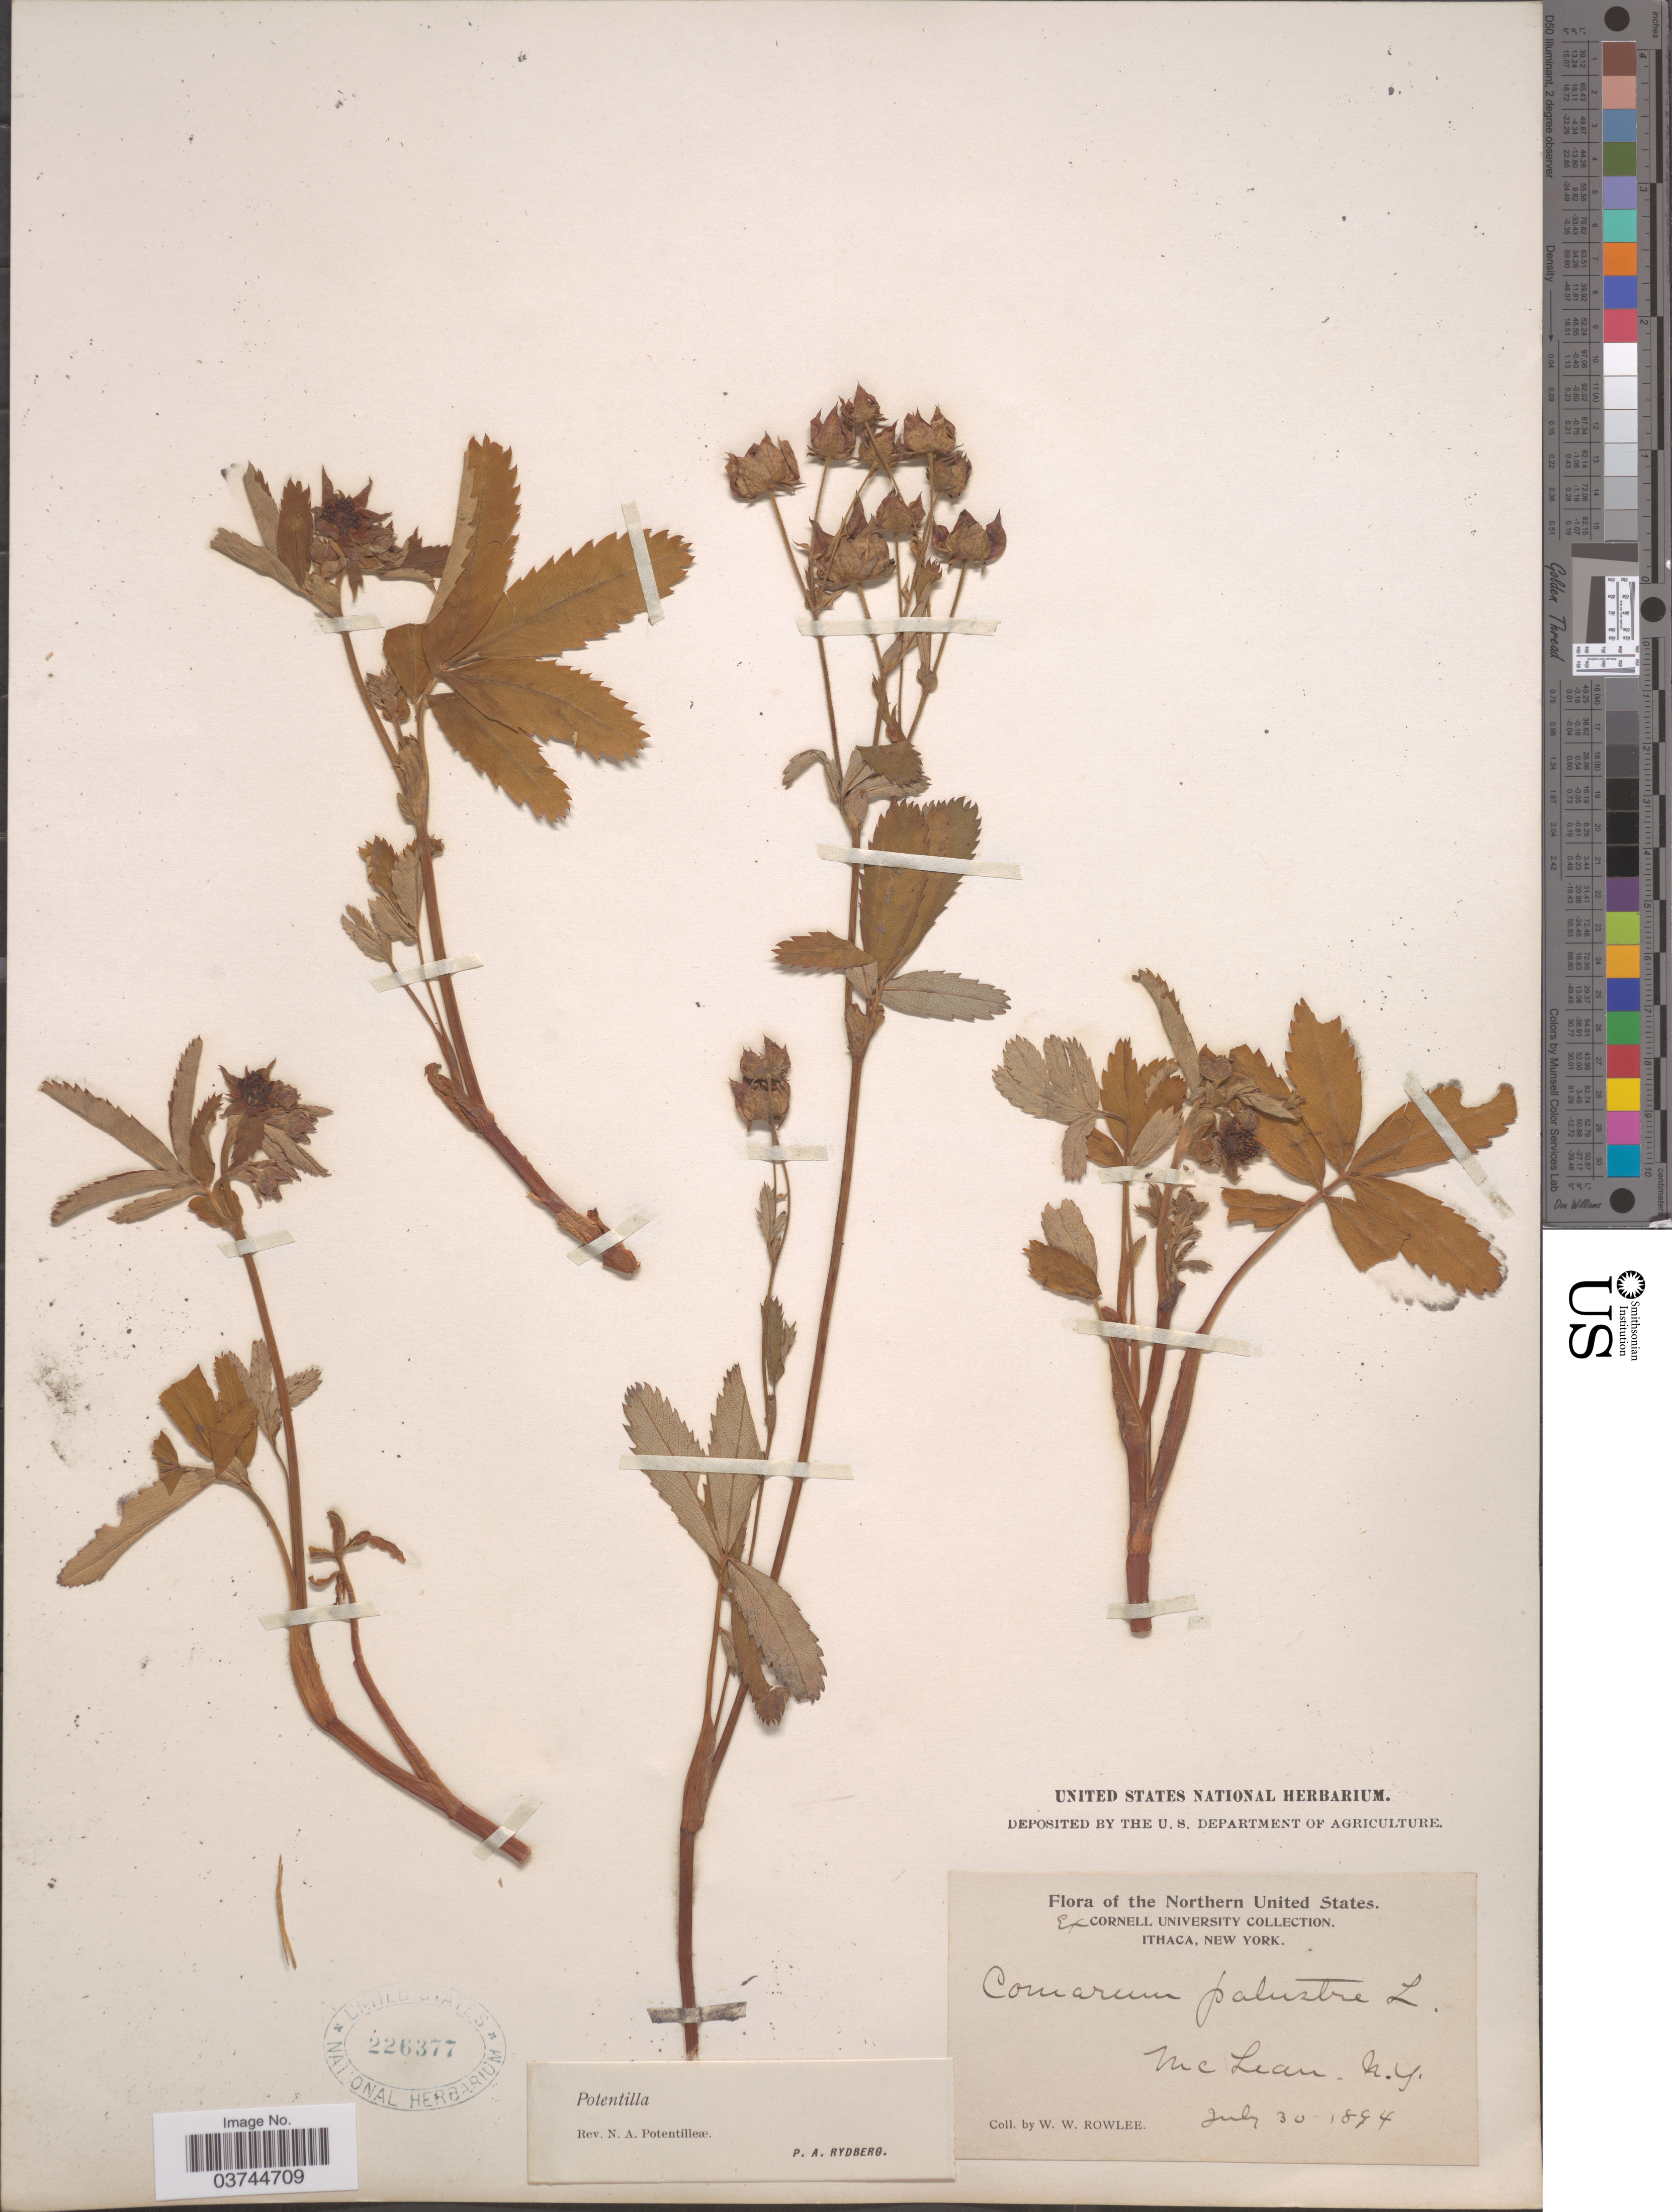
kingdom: Plantae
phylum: Tracheophyta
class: Magnoliopsida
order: Rosales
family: Rosaceae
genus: Comarum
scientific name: Comarum palustre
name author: L.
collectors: W. W. Rowlee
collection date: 1894-07-30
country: United States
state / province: New York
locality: Northern United States. Mc Lean.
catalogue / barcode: US 226377